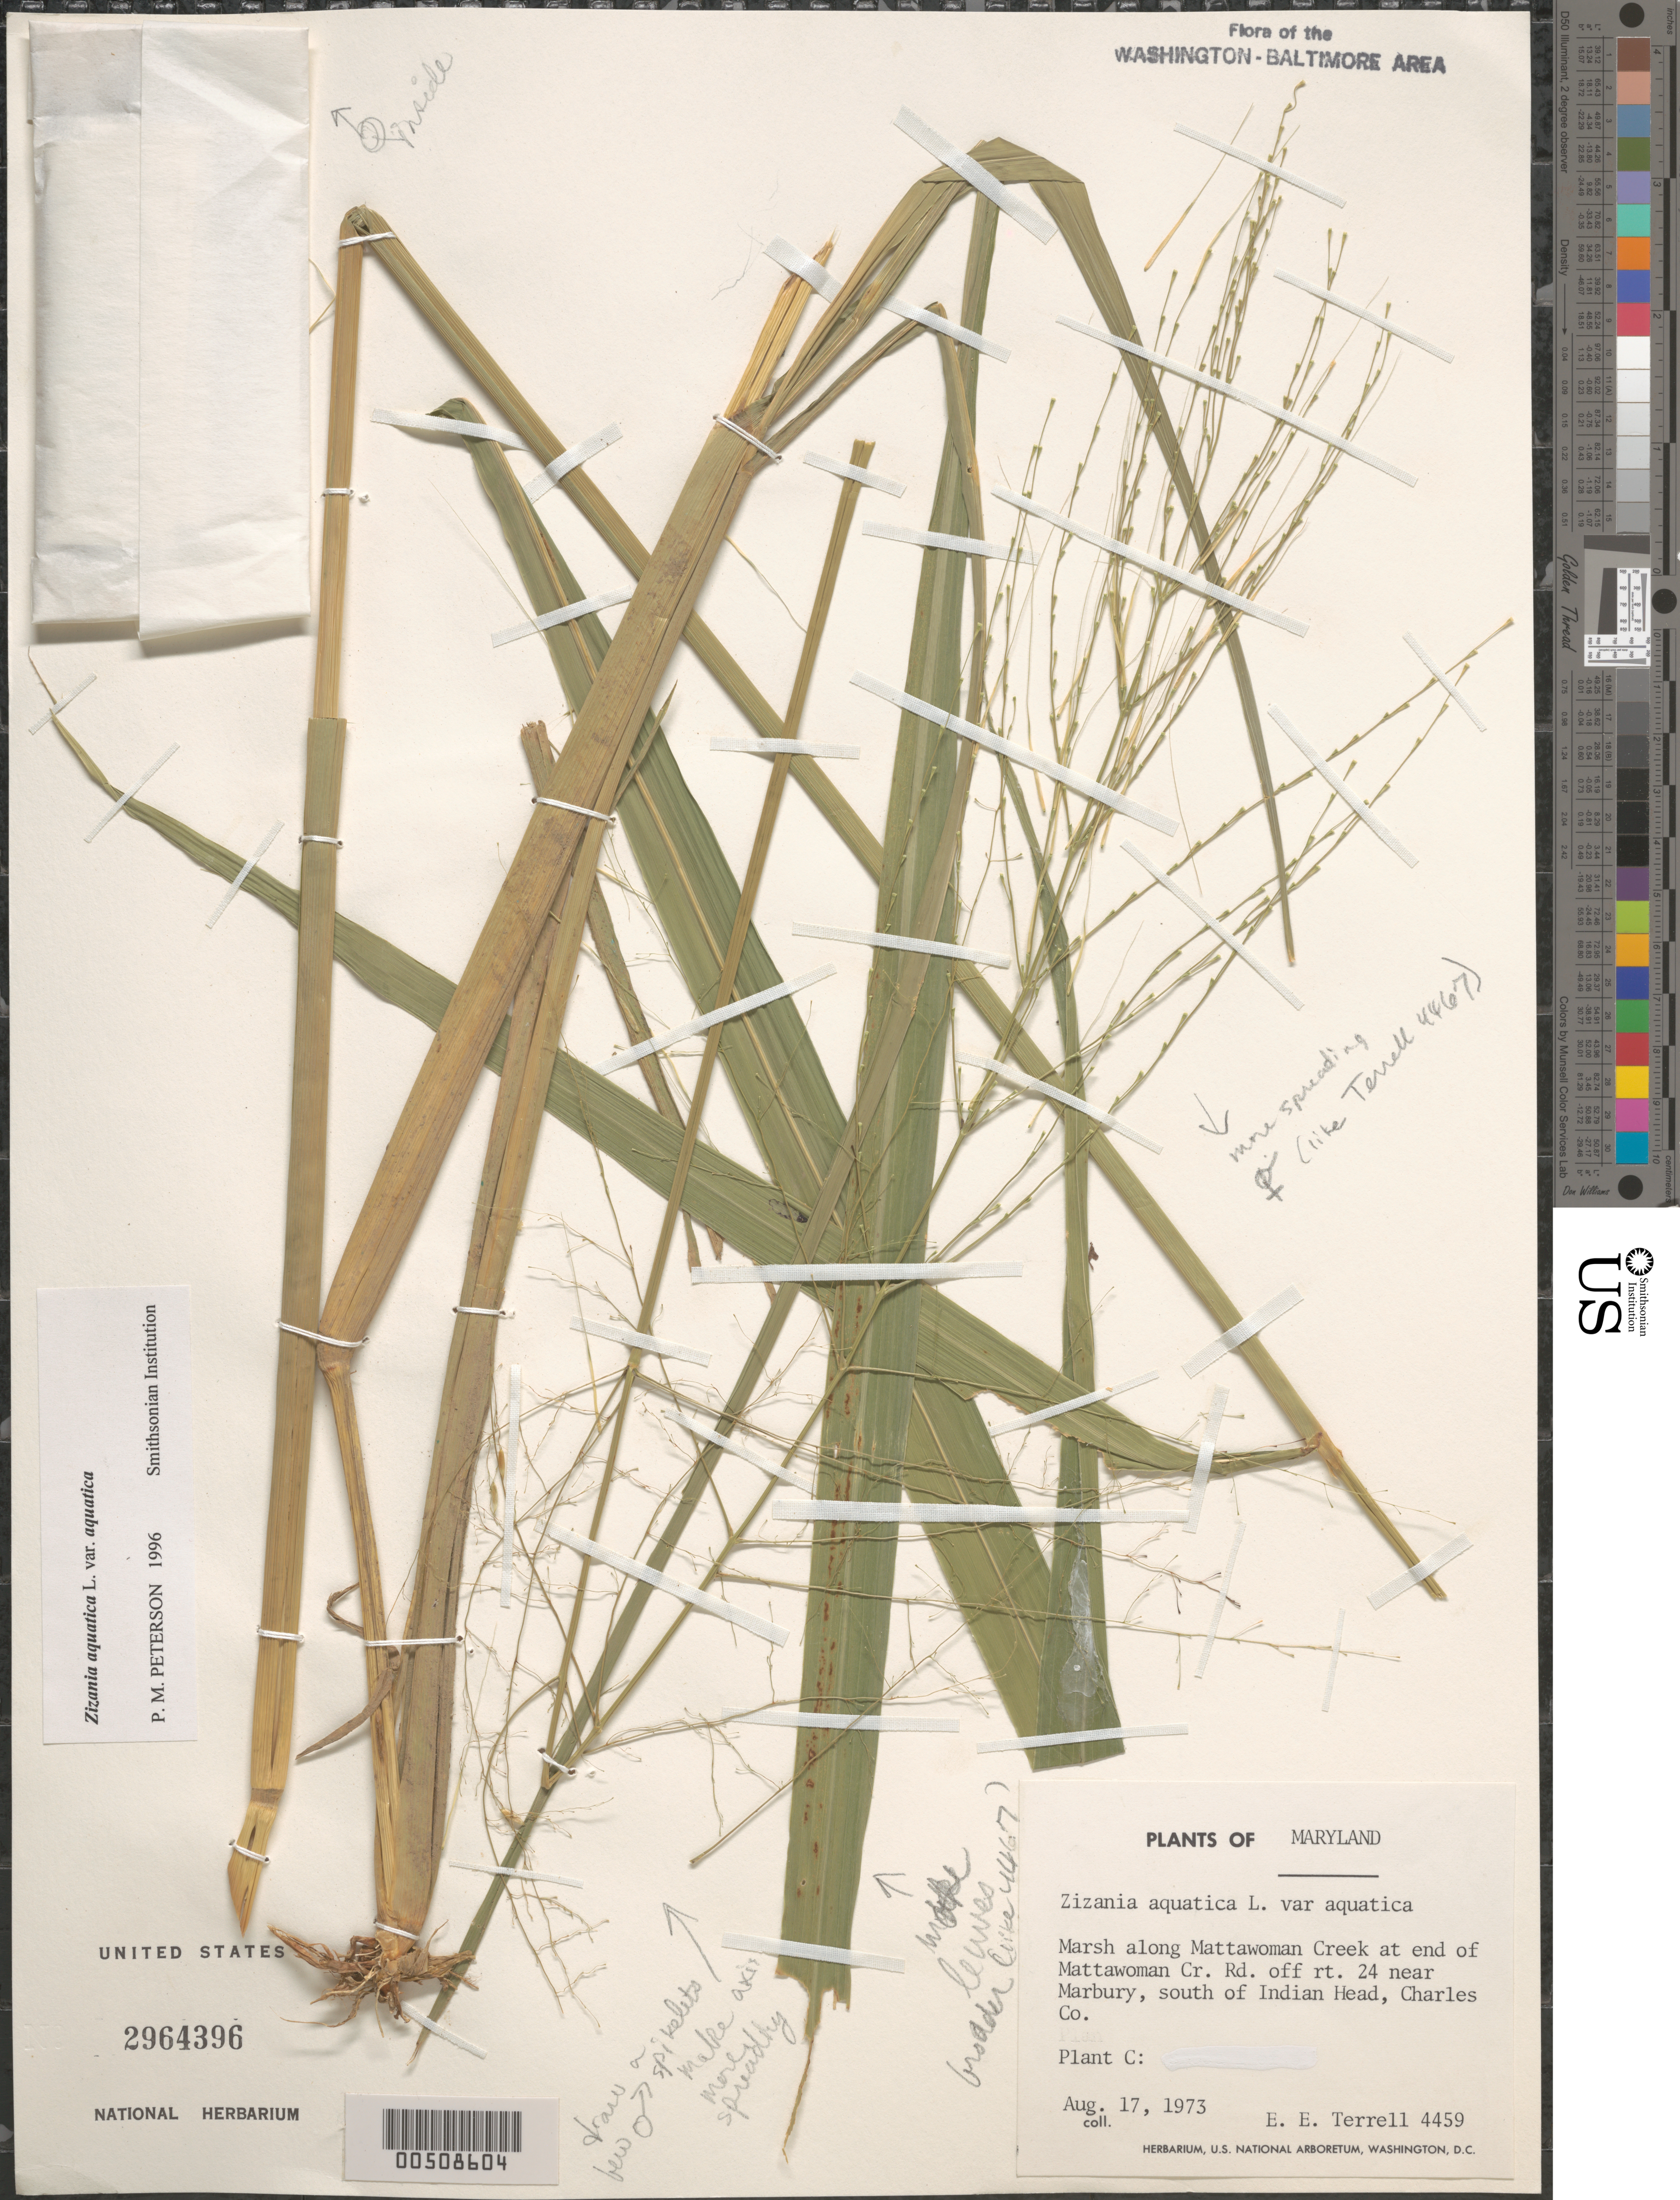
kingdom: Plantae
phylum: Tracheophyta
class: Liliopsida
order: Poales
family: Poaceae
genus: Zizania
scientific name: Zizania aquatica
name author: L.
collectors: E. E. Terrell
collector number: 4459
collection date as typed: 17 Aug 1973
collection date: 1973-08-17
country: United States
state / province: Maryland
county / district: Charles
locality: Along Mattawoman Creek, end of Mattawoman Cr. Rd. off Rt 24, near Marbury, S of Indian Head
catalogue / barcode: US 2964396